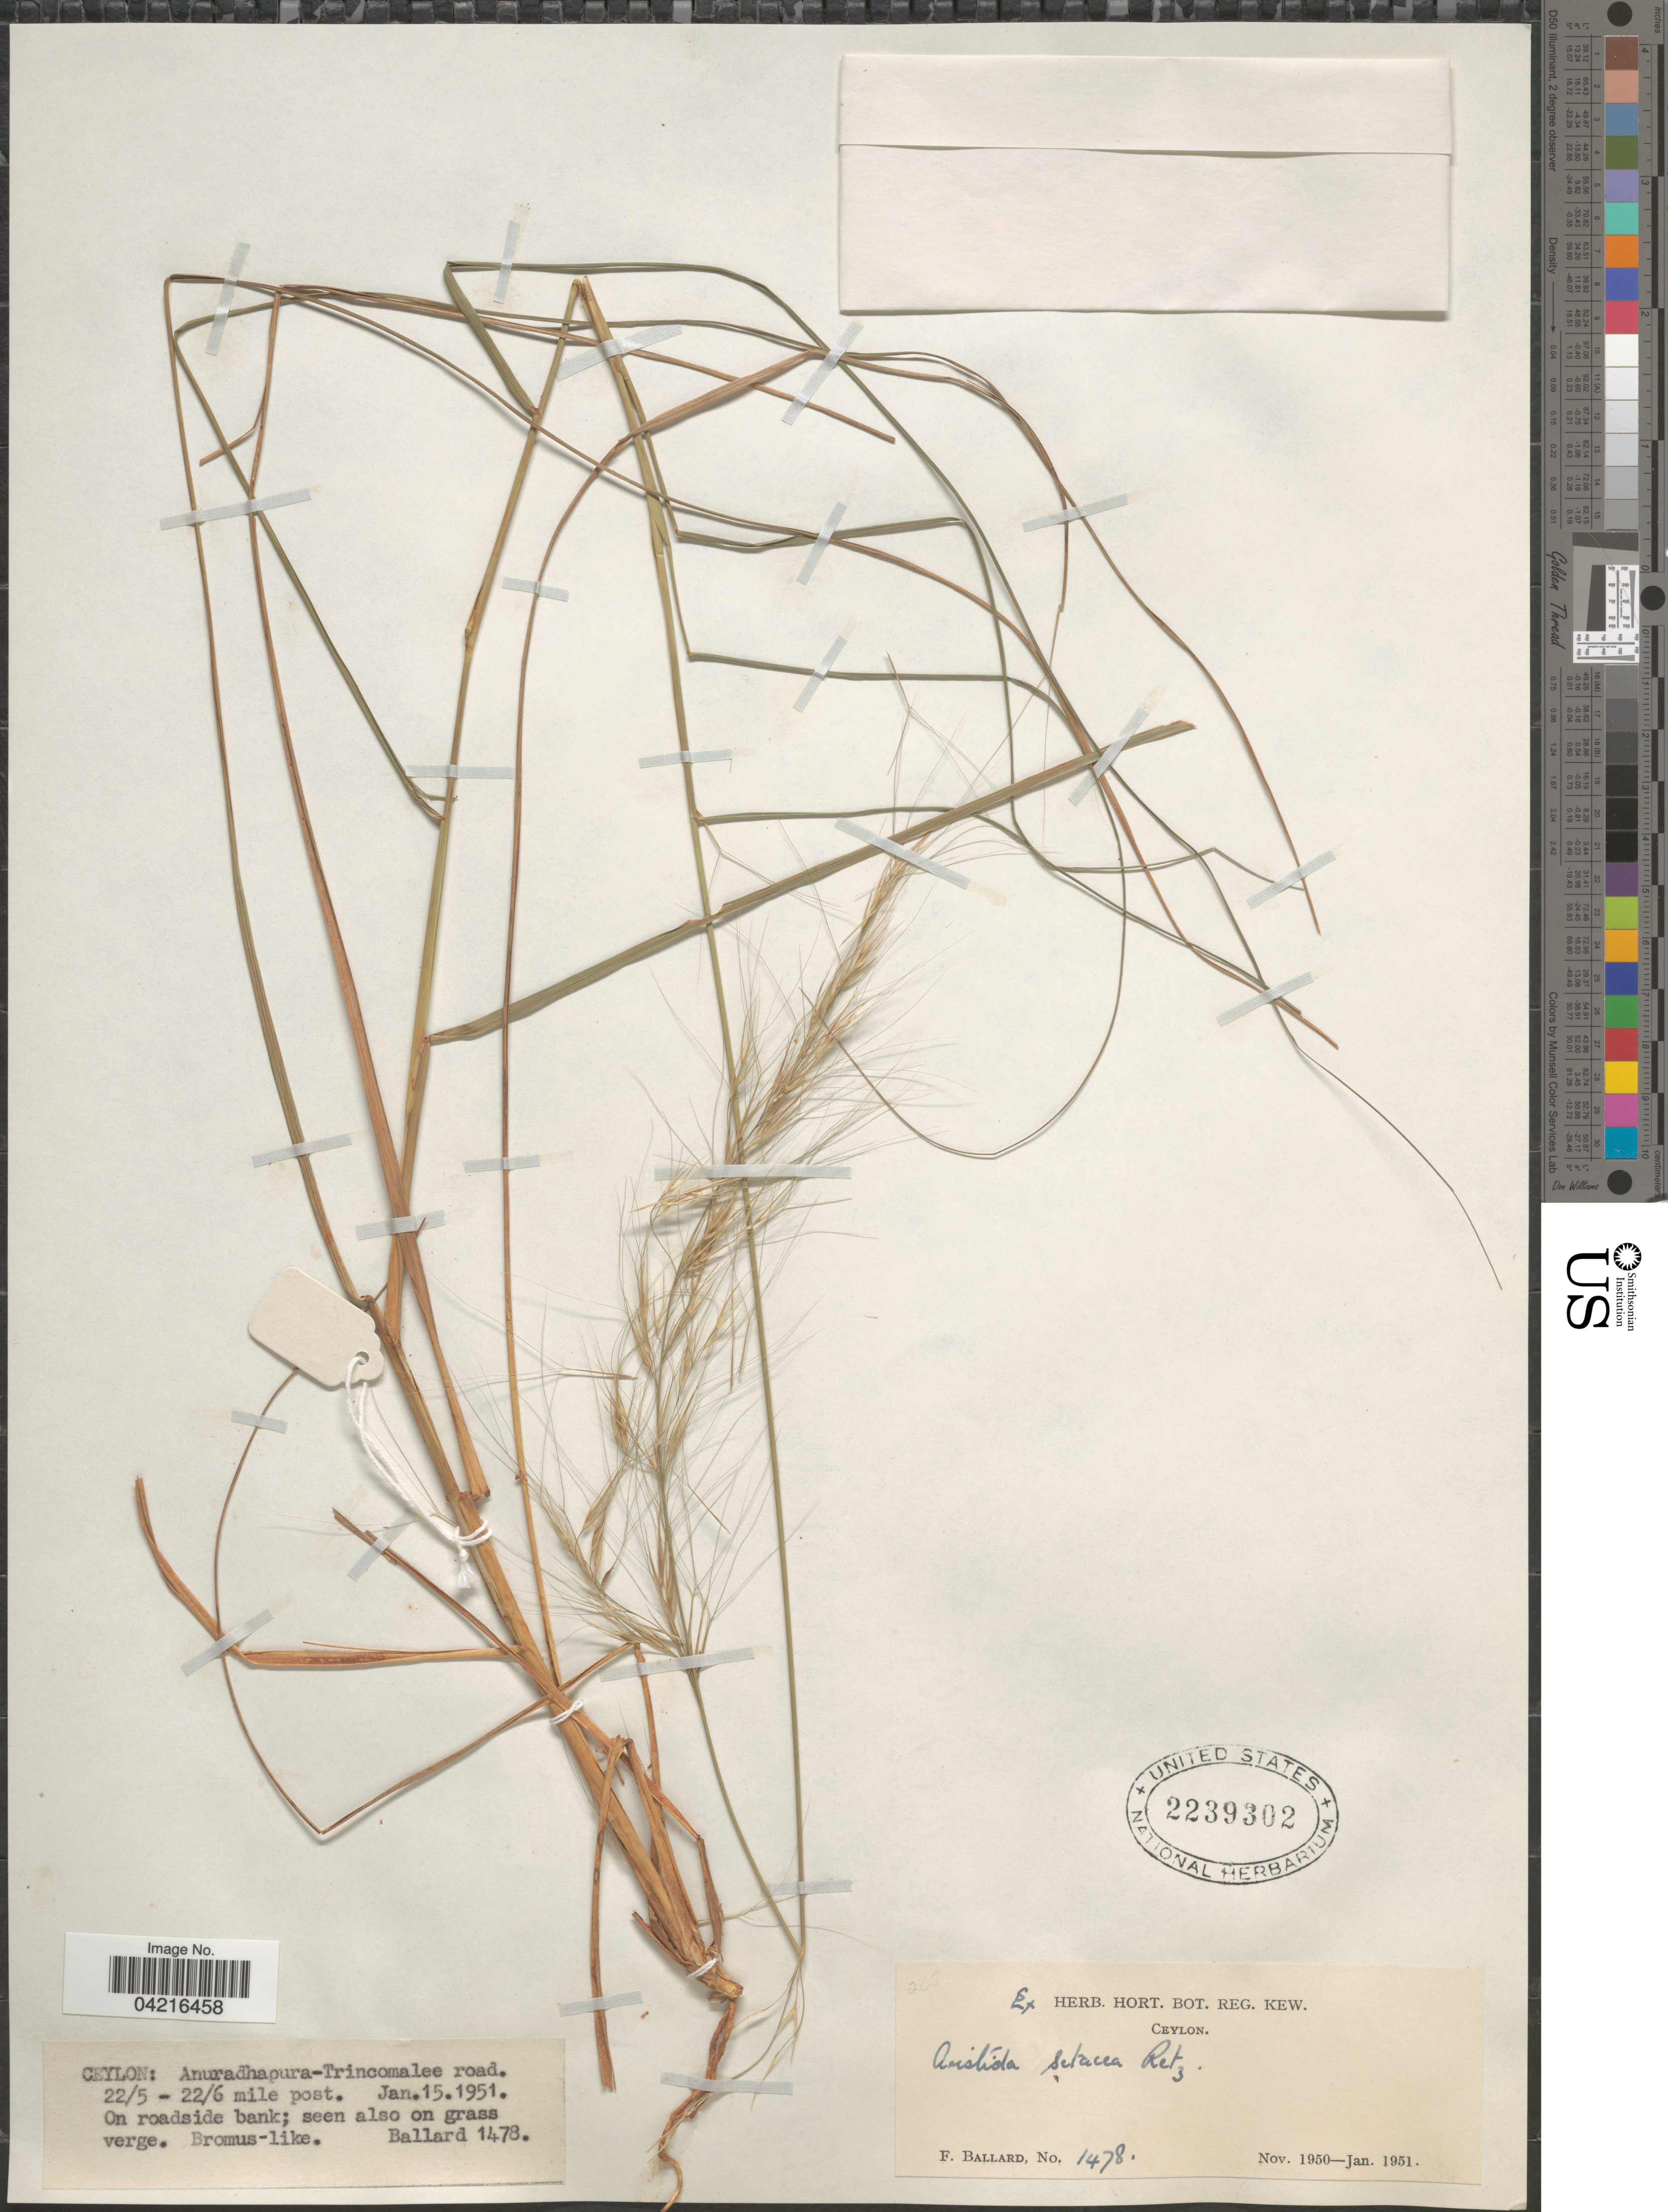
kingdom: Plantae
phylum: Tracheophyta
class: Liliopsida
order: Poales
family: Poaceae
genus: Aristida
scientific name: Aristida setacea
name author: Retz.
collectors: F. Ballard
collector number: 1478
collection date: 1951-01-15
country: Sri Lanka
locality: Ceylon: Anuradhapura-Trincomalee road. 22/5 - 22/6 mile post.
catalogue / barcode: US 2239302